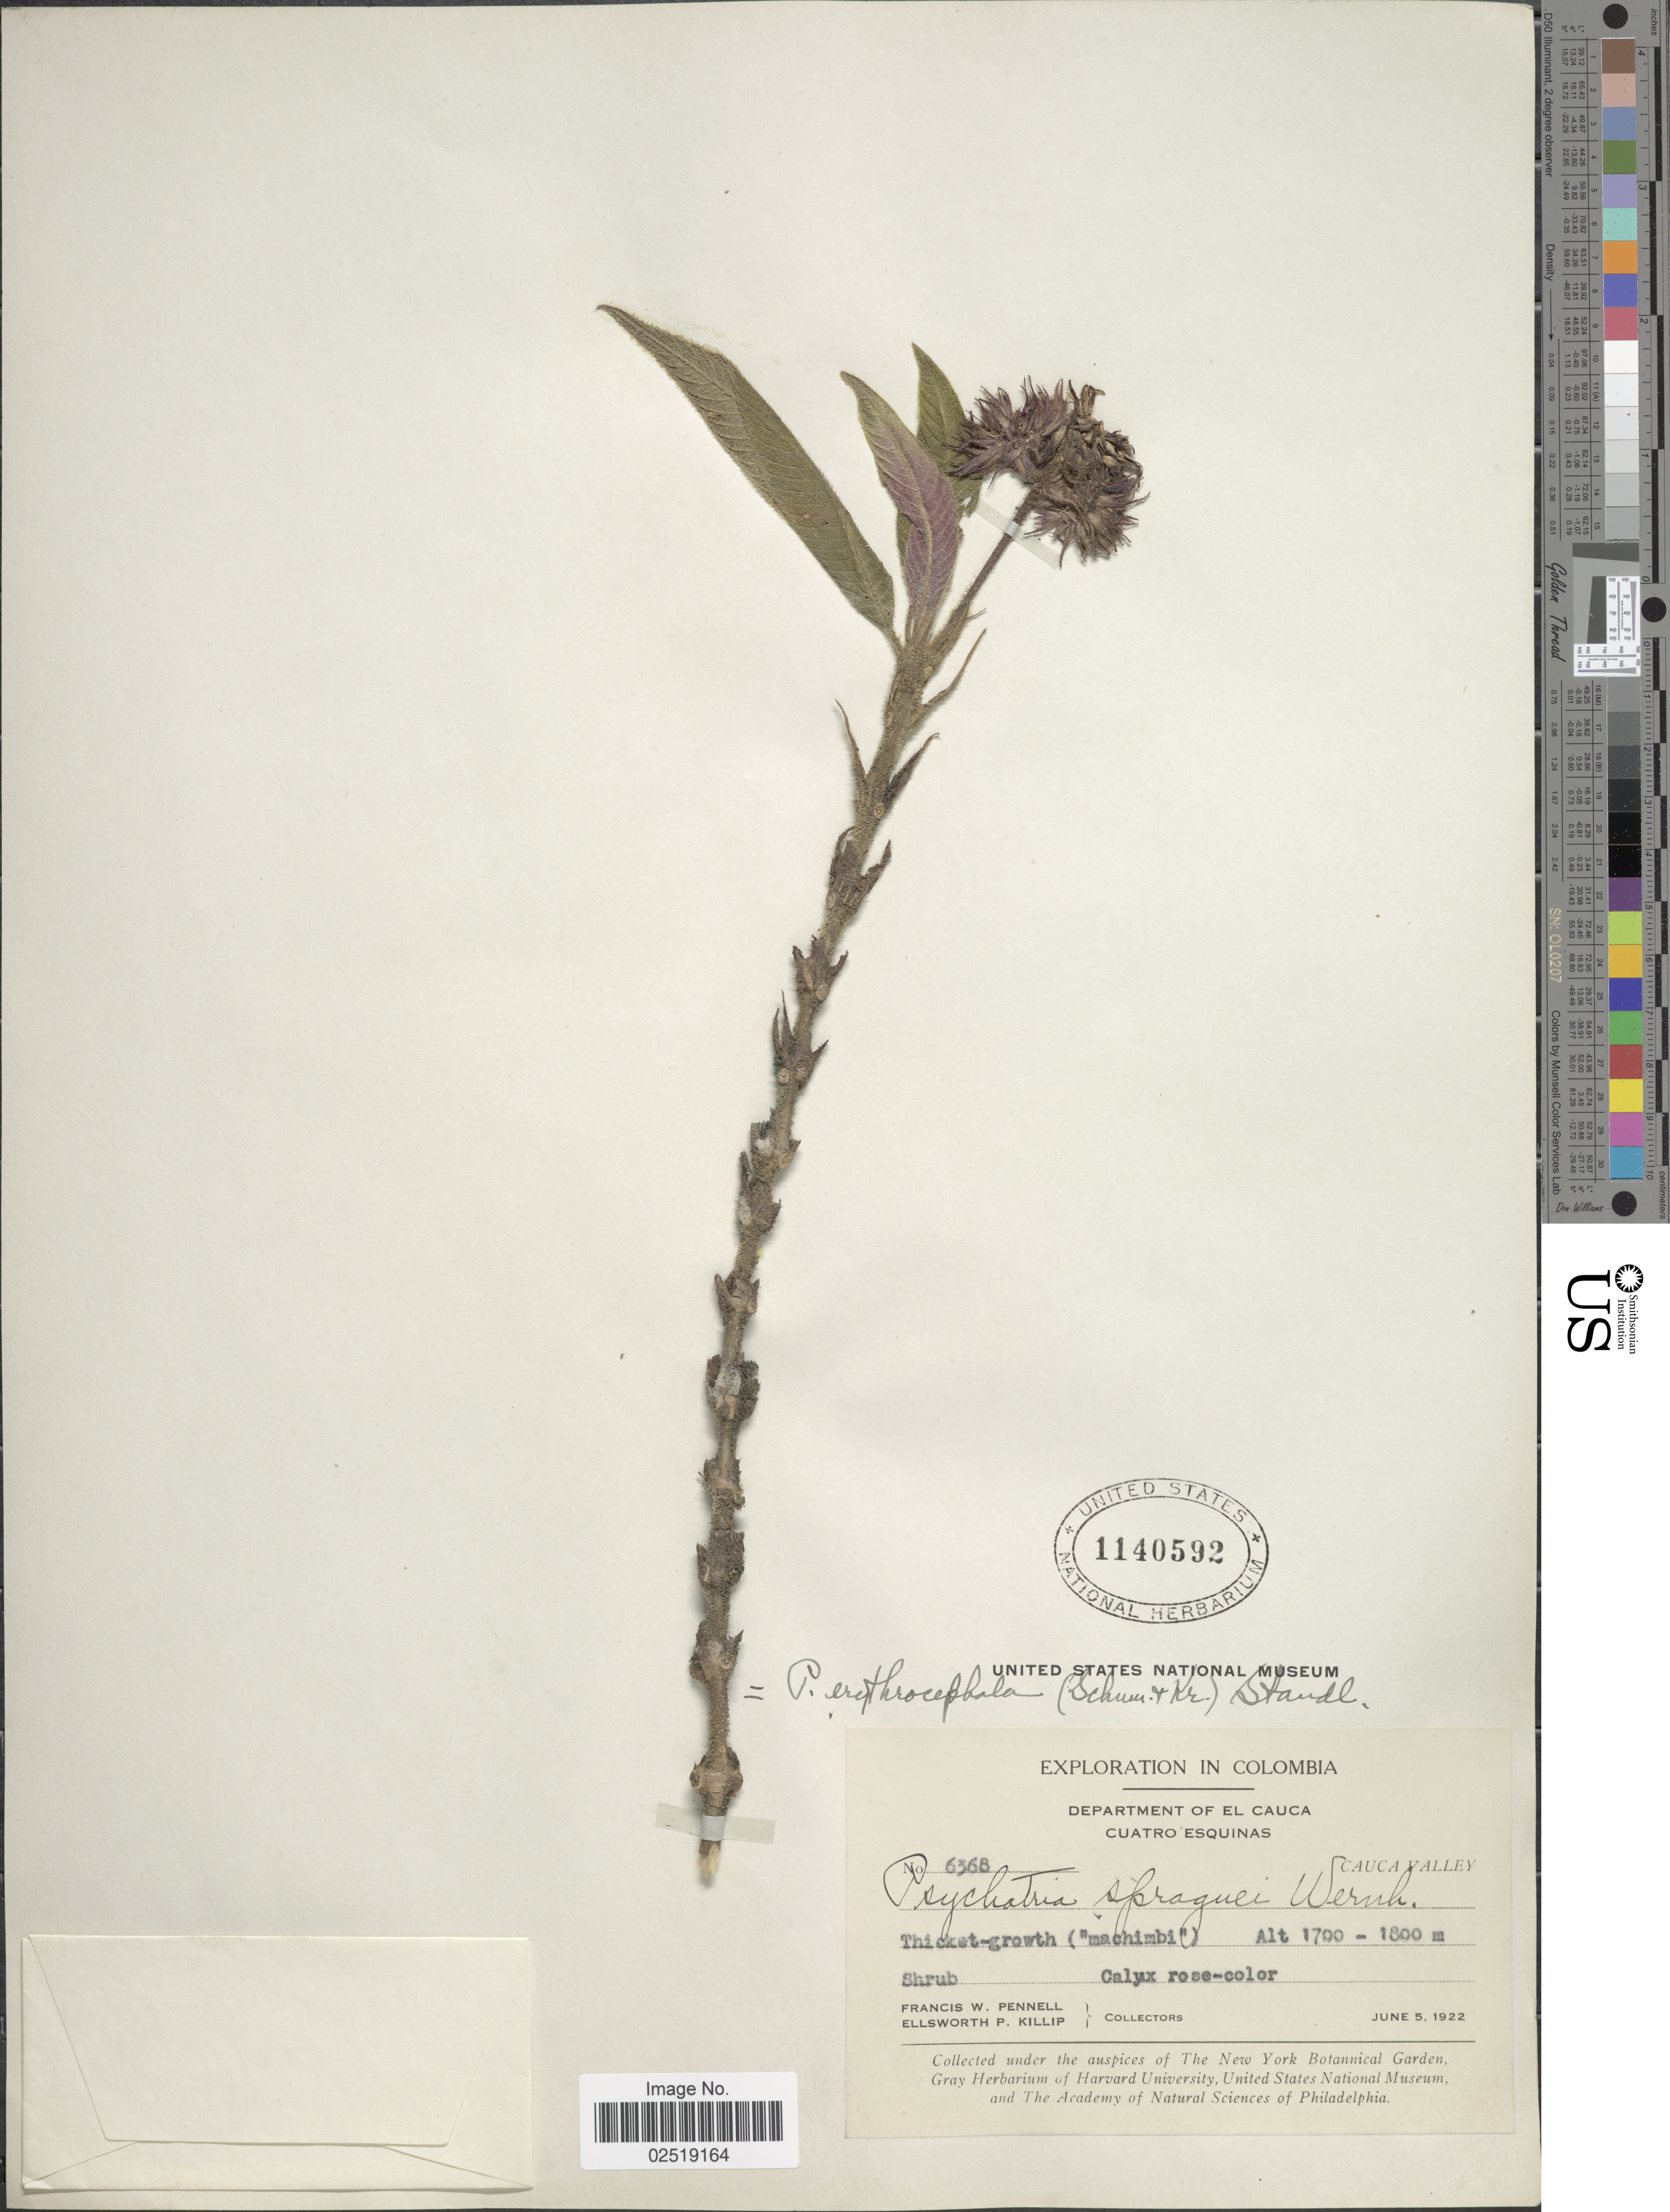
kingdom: Plantae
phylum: Tracheophyta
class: Magnoliopsida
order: Gentianales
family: Rubiaceae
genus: Psychotria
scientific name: Psychotria erythrocephala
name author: (K. Schum. & K. Krause) Standl.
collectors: F. W. Pennell & E. P. Killip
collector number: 6368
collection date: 1922-06-05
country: Colombia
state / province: Cauca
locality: Department of El Cauca. Cuatro Esquinas. Cauca Valley.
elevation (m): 1700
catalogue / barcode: US 1140592